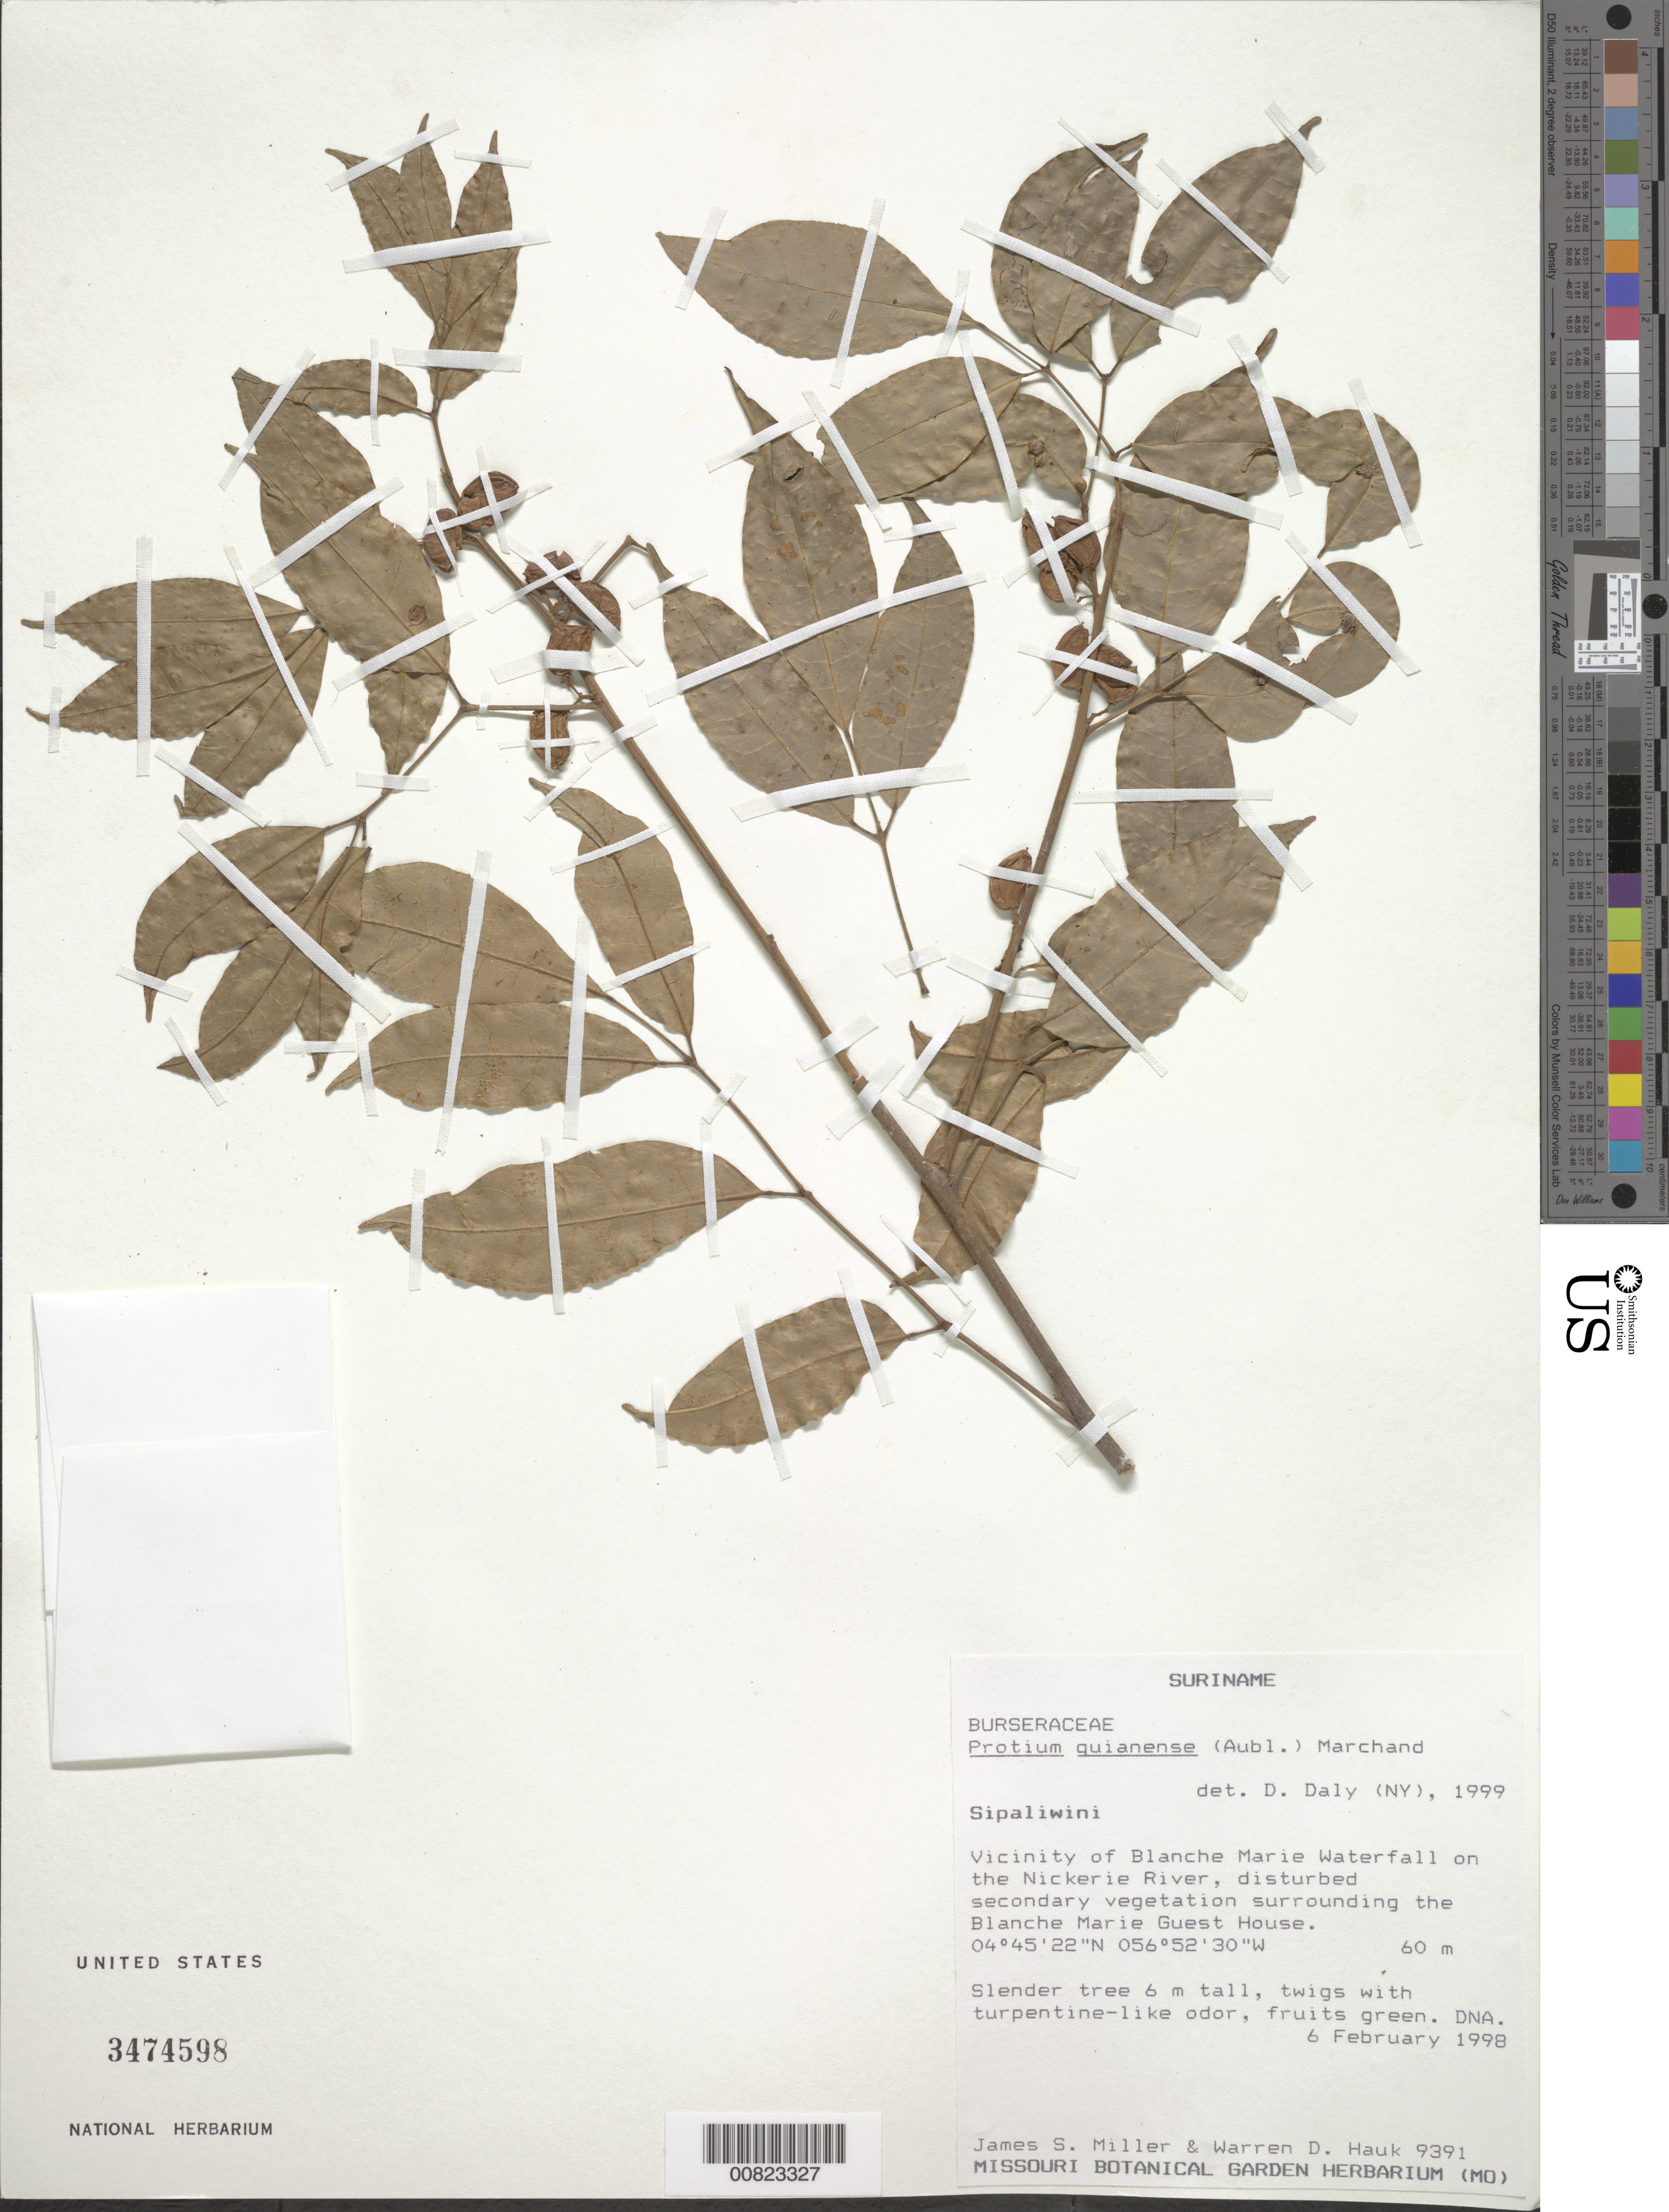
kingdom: Plantae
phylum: Tracheophyta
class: Magnoliopsida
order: Sapindales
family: Burseraceae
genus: Protium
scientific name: Protium guianense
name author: (Aubl.) Marchand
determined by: Daly, D. C.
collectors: J. S. Miller & W. Hauk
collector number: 9391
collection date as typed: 6-Feb-98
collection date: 1998-02-06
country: Suriname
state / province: Sipaliwini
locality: Blanche Marie falls, vic., on Nickerie R., forest around Blanche Marie Guest House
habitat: Disturbed secondary vegetation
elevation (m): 60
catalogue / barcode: US 3474598